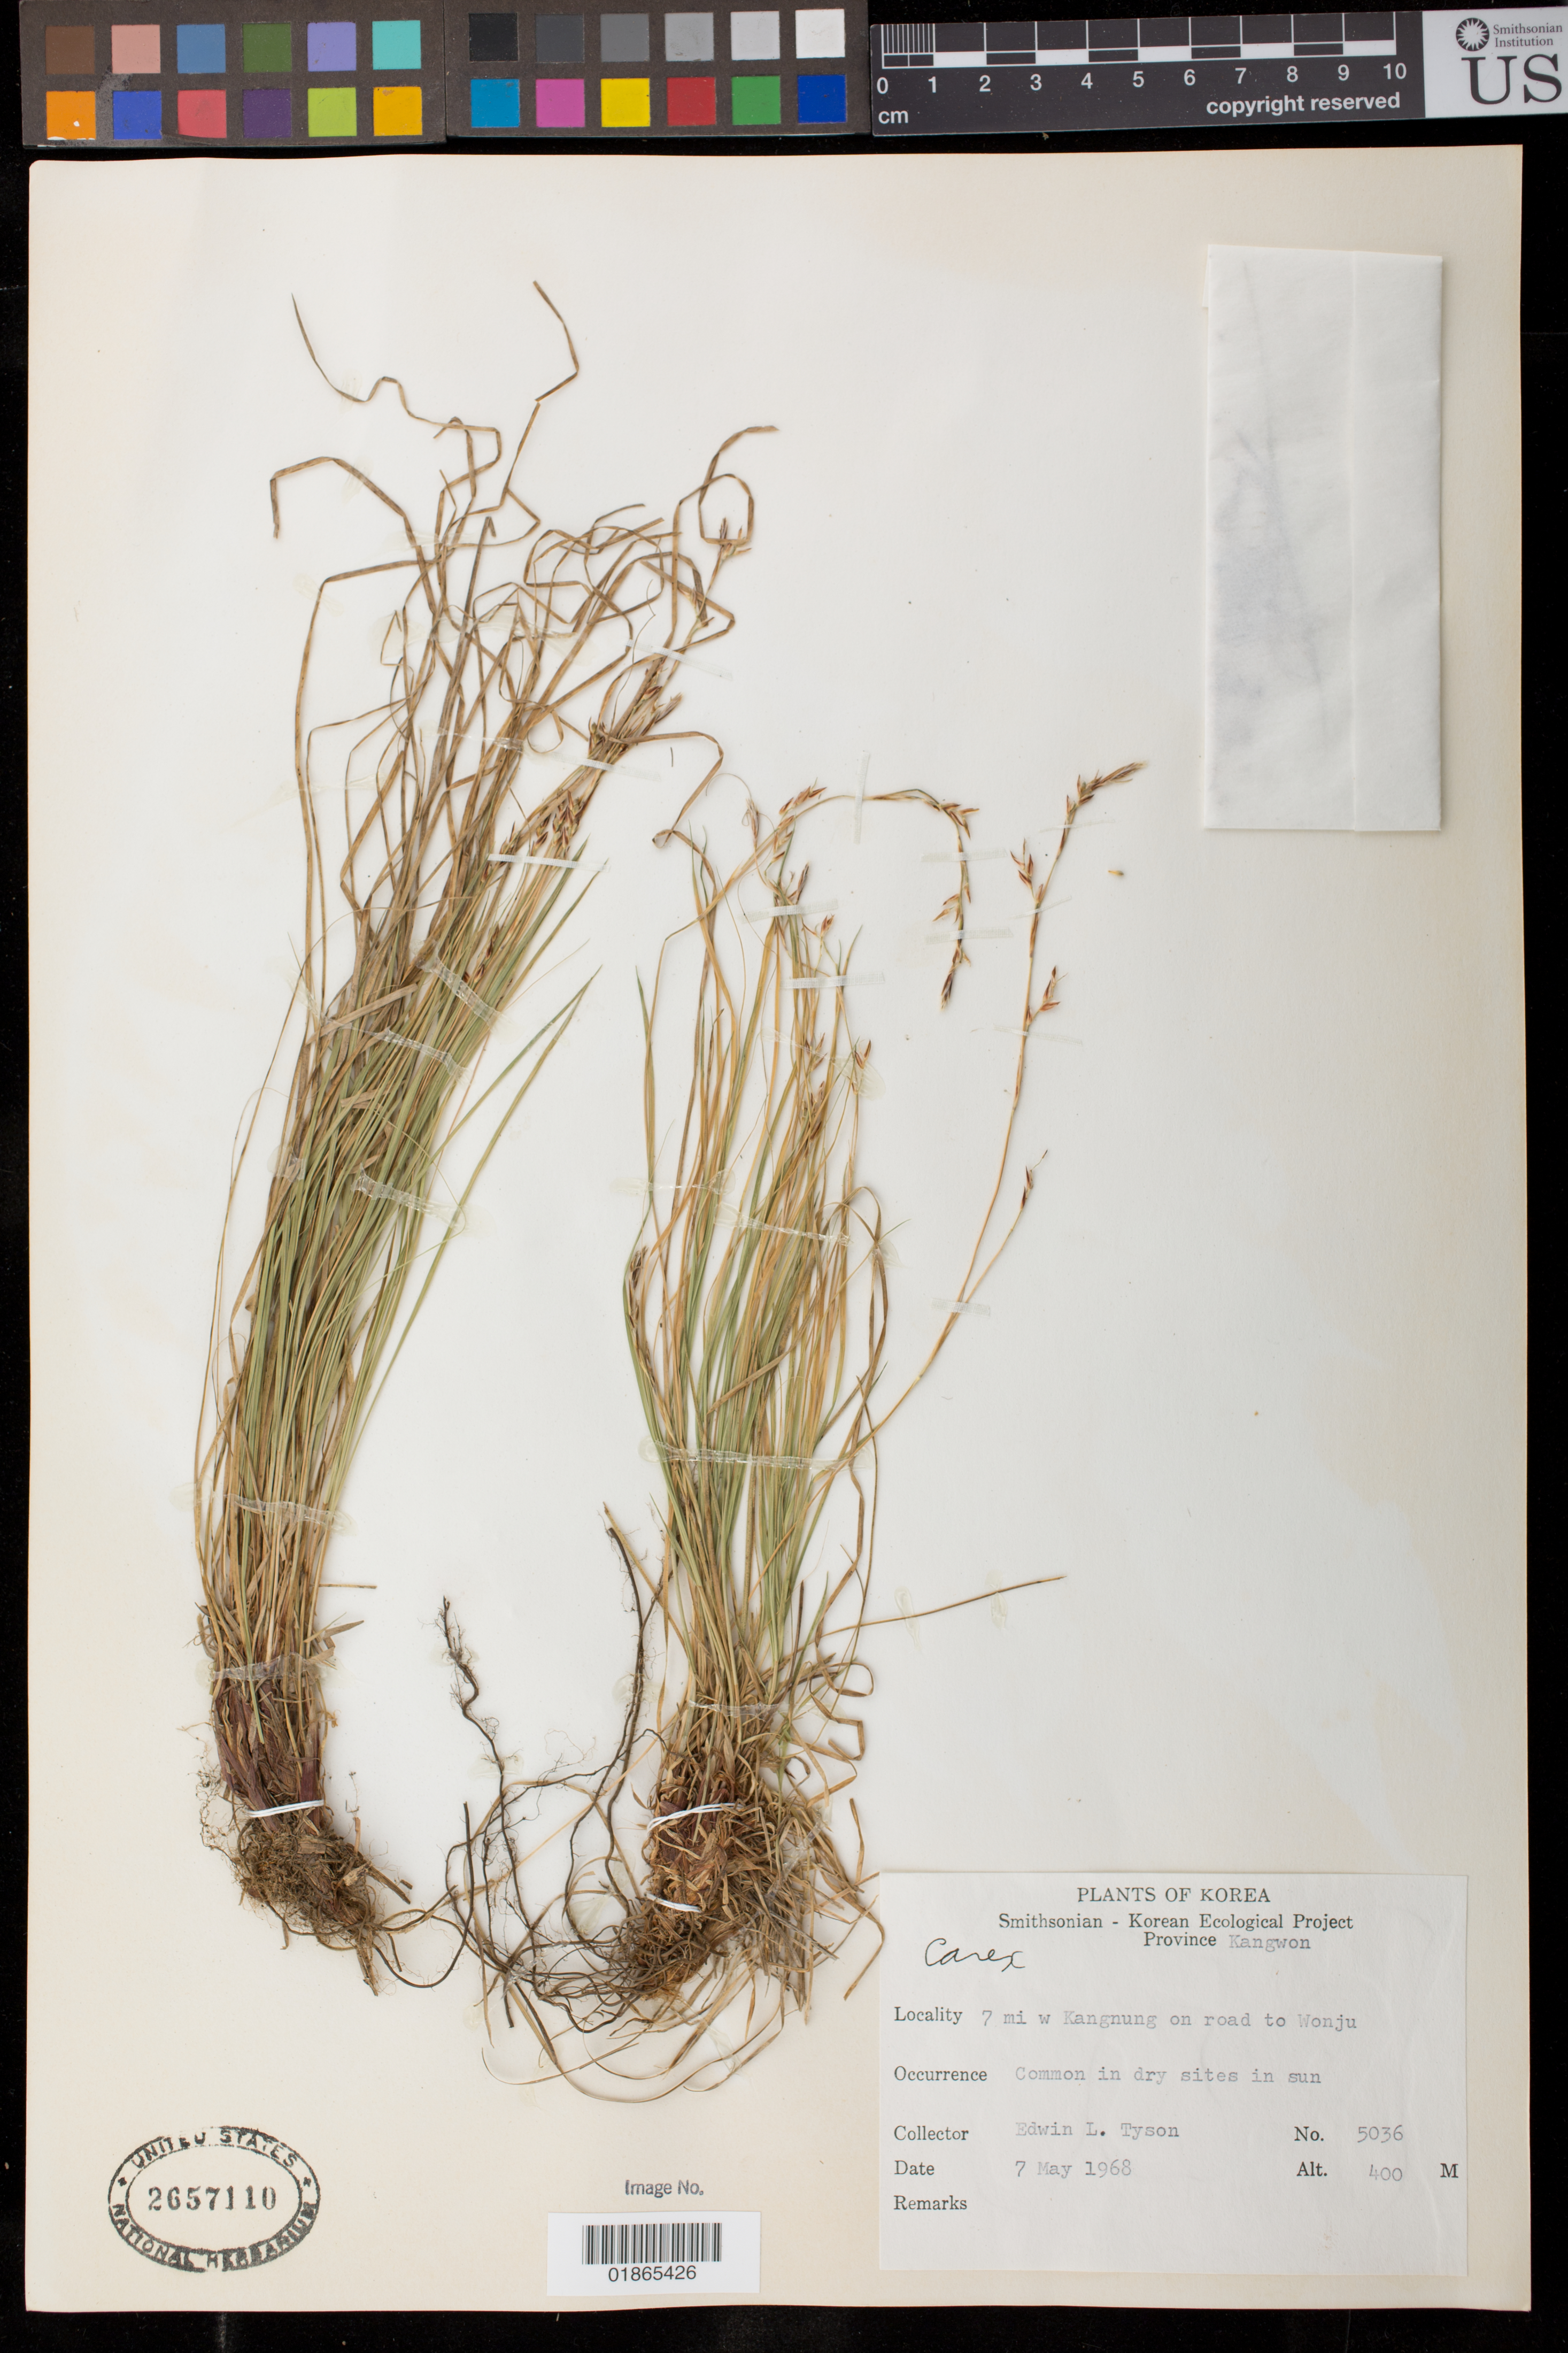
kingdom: Plantae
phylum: Tracheophyta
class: Liliopsida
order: Poales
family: Cyperaceae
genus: Carex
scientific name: Carex sp.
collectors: E. L. Tyson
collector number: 5036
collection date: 1968-05-07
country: North Korea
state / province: Kangwon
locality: Province Kangwon, 7 mi w Kangnung on road to Wonju.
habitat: Common in dry sites in sun.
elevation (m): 400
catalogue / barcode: US 2657110